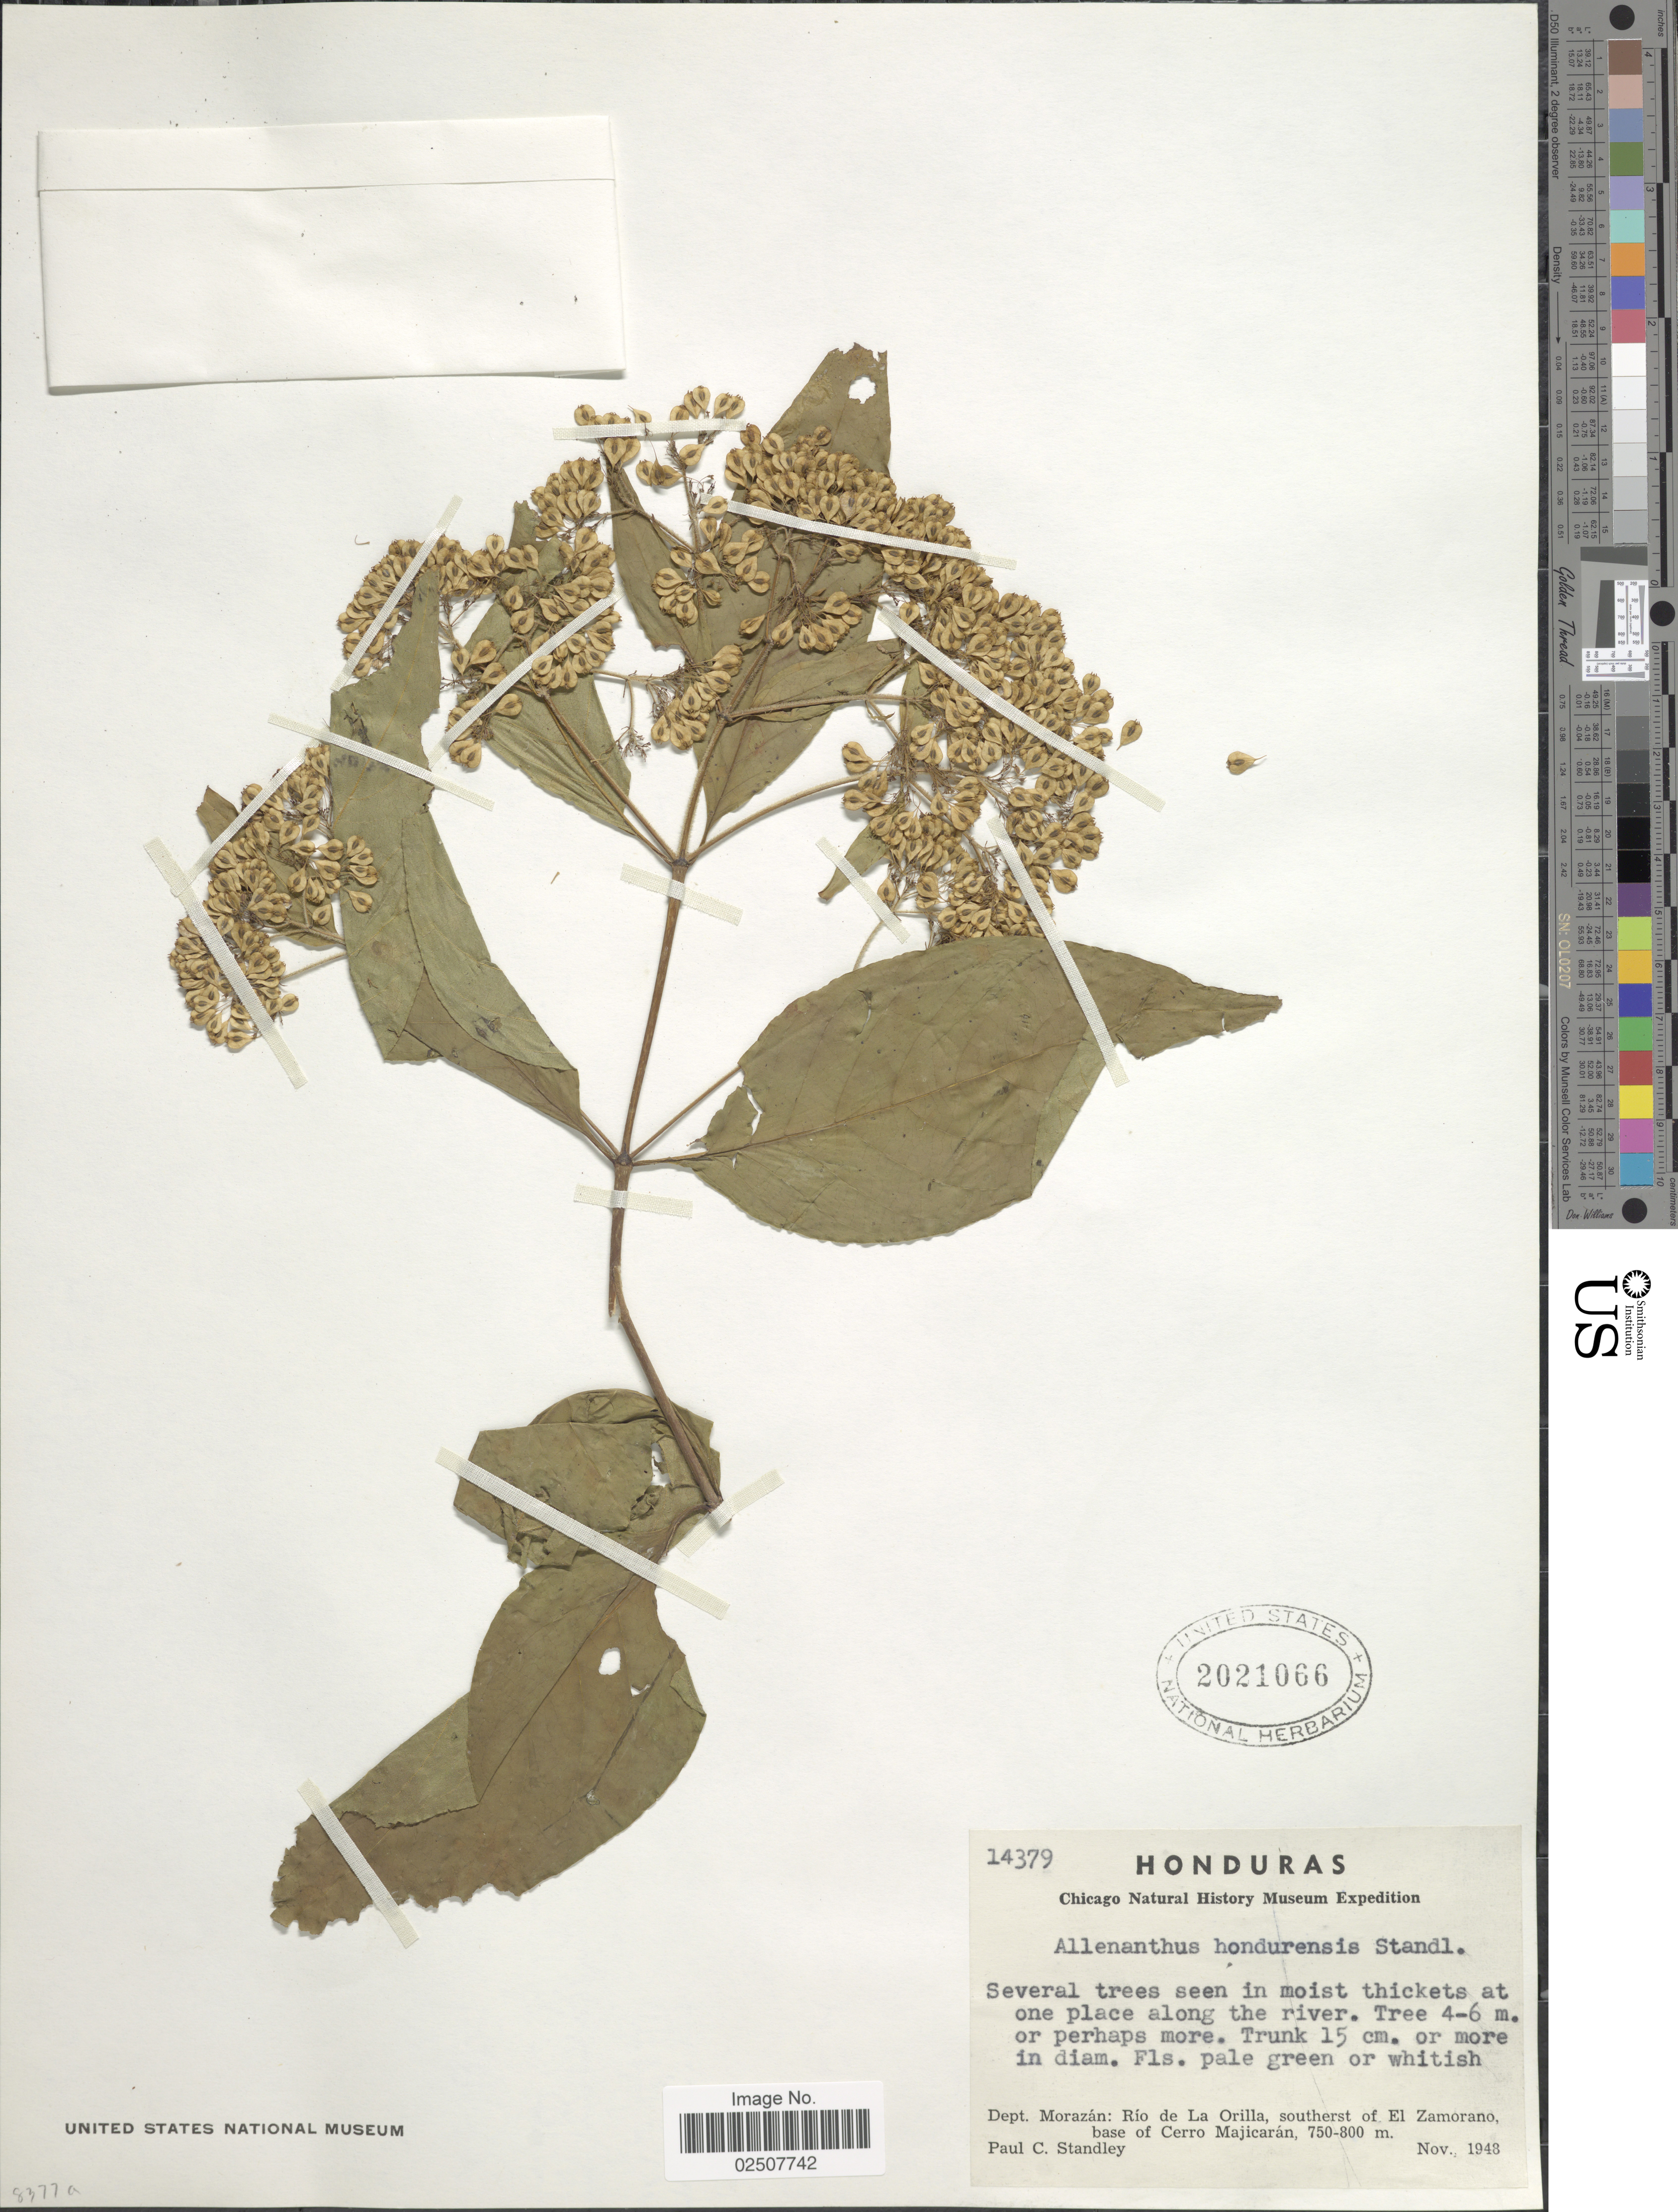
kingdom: Plantae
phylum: Tracheophyta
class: Magnoliopsida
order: Gentianales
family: Rubiaceae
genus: Allenanthus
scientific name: Allenanthus hondurensis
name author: Standl.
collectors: P. C. Standley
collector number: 14379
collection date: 1943-11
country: Honduras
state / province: Fco. Morazán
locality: In moist thickets at one place along the river, Dept. Morazán: Río de La Orilla, southerst of El Zamorano, base of Cerro Majicarán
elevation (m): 750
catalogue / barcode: US 2021066